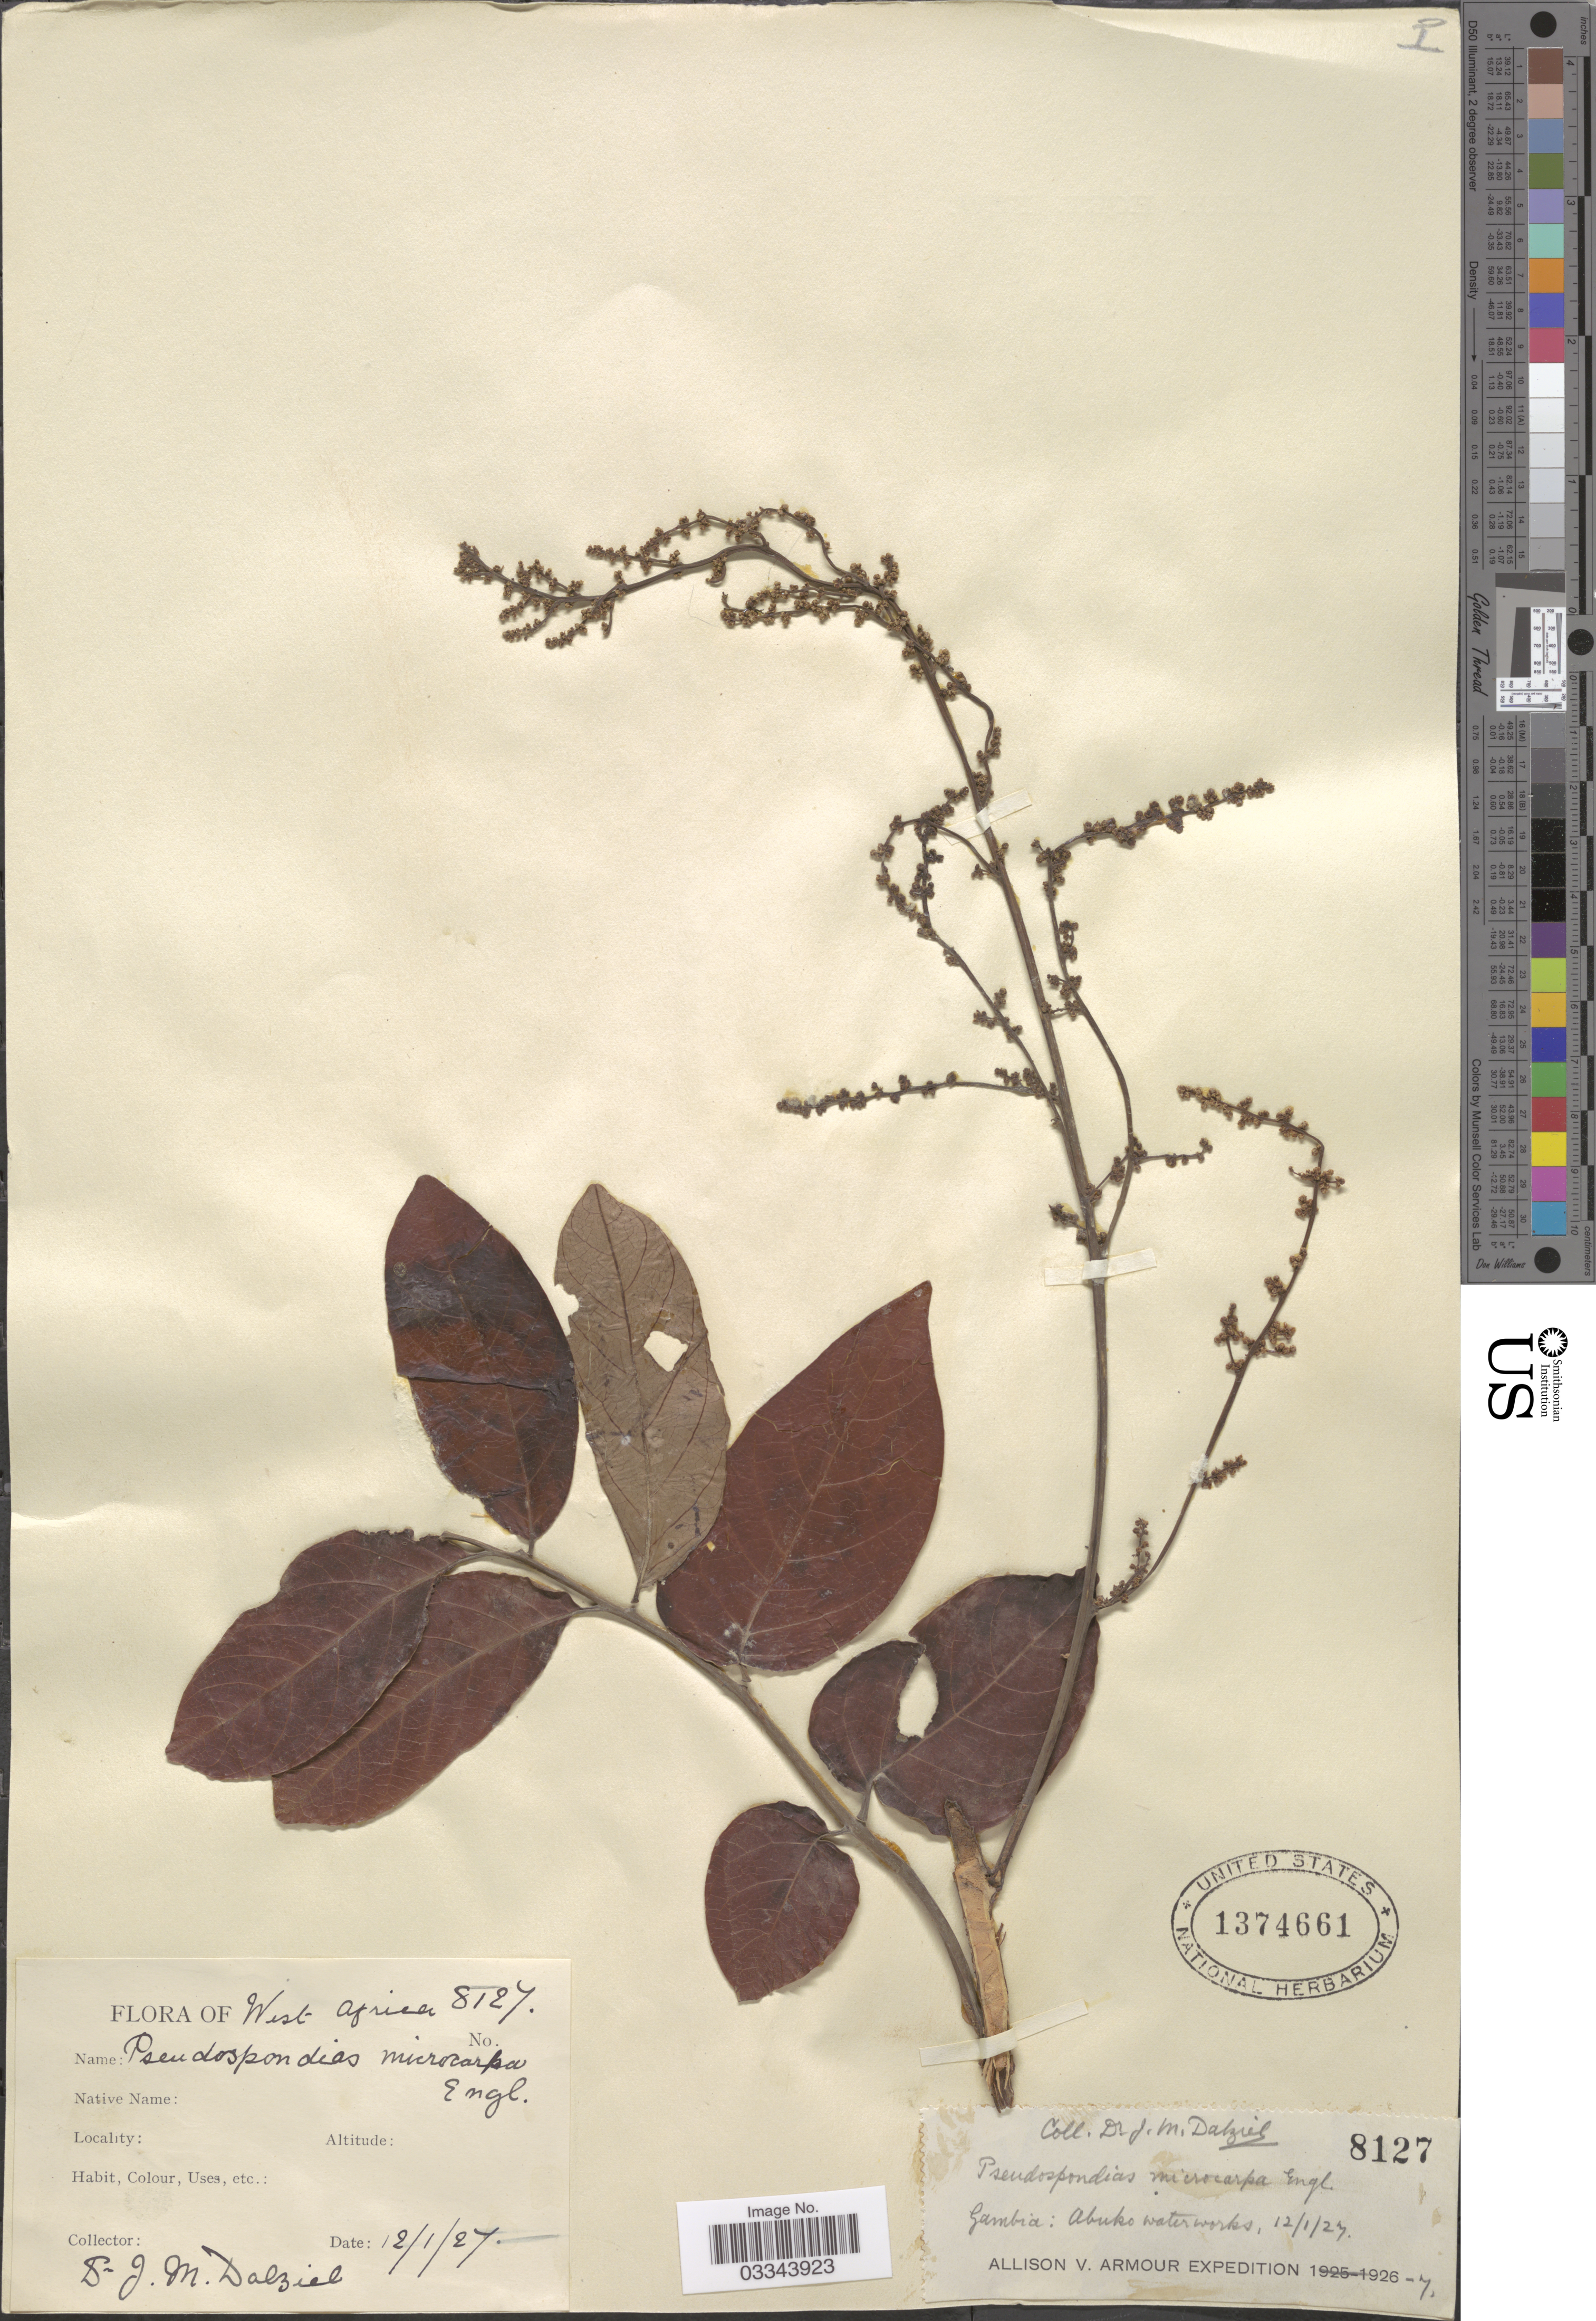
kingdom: Plantae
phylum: Tracheophyta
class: Magnoliopsida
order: Sapindales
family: Anacardiaceae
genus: Pseudospondias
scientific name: Pseudospondias microcarpa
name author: (A. Rich.) Engl.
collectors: J. Dalziel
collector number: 8127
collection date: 1927-01-12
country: Gambia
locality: West Africa, Abuko waterworks.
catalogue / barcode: US 1374661